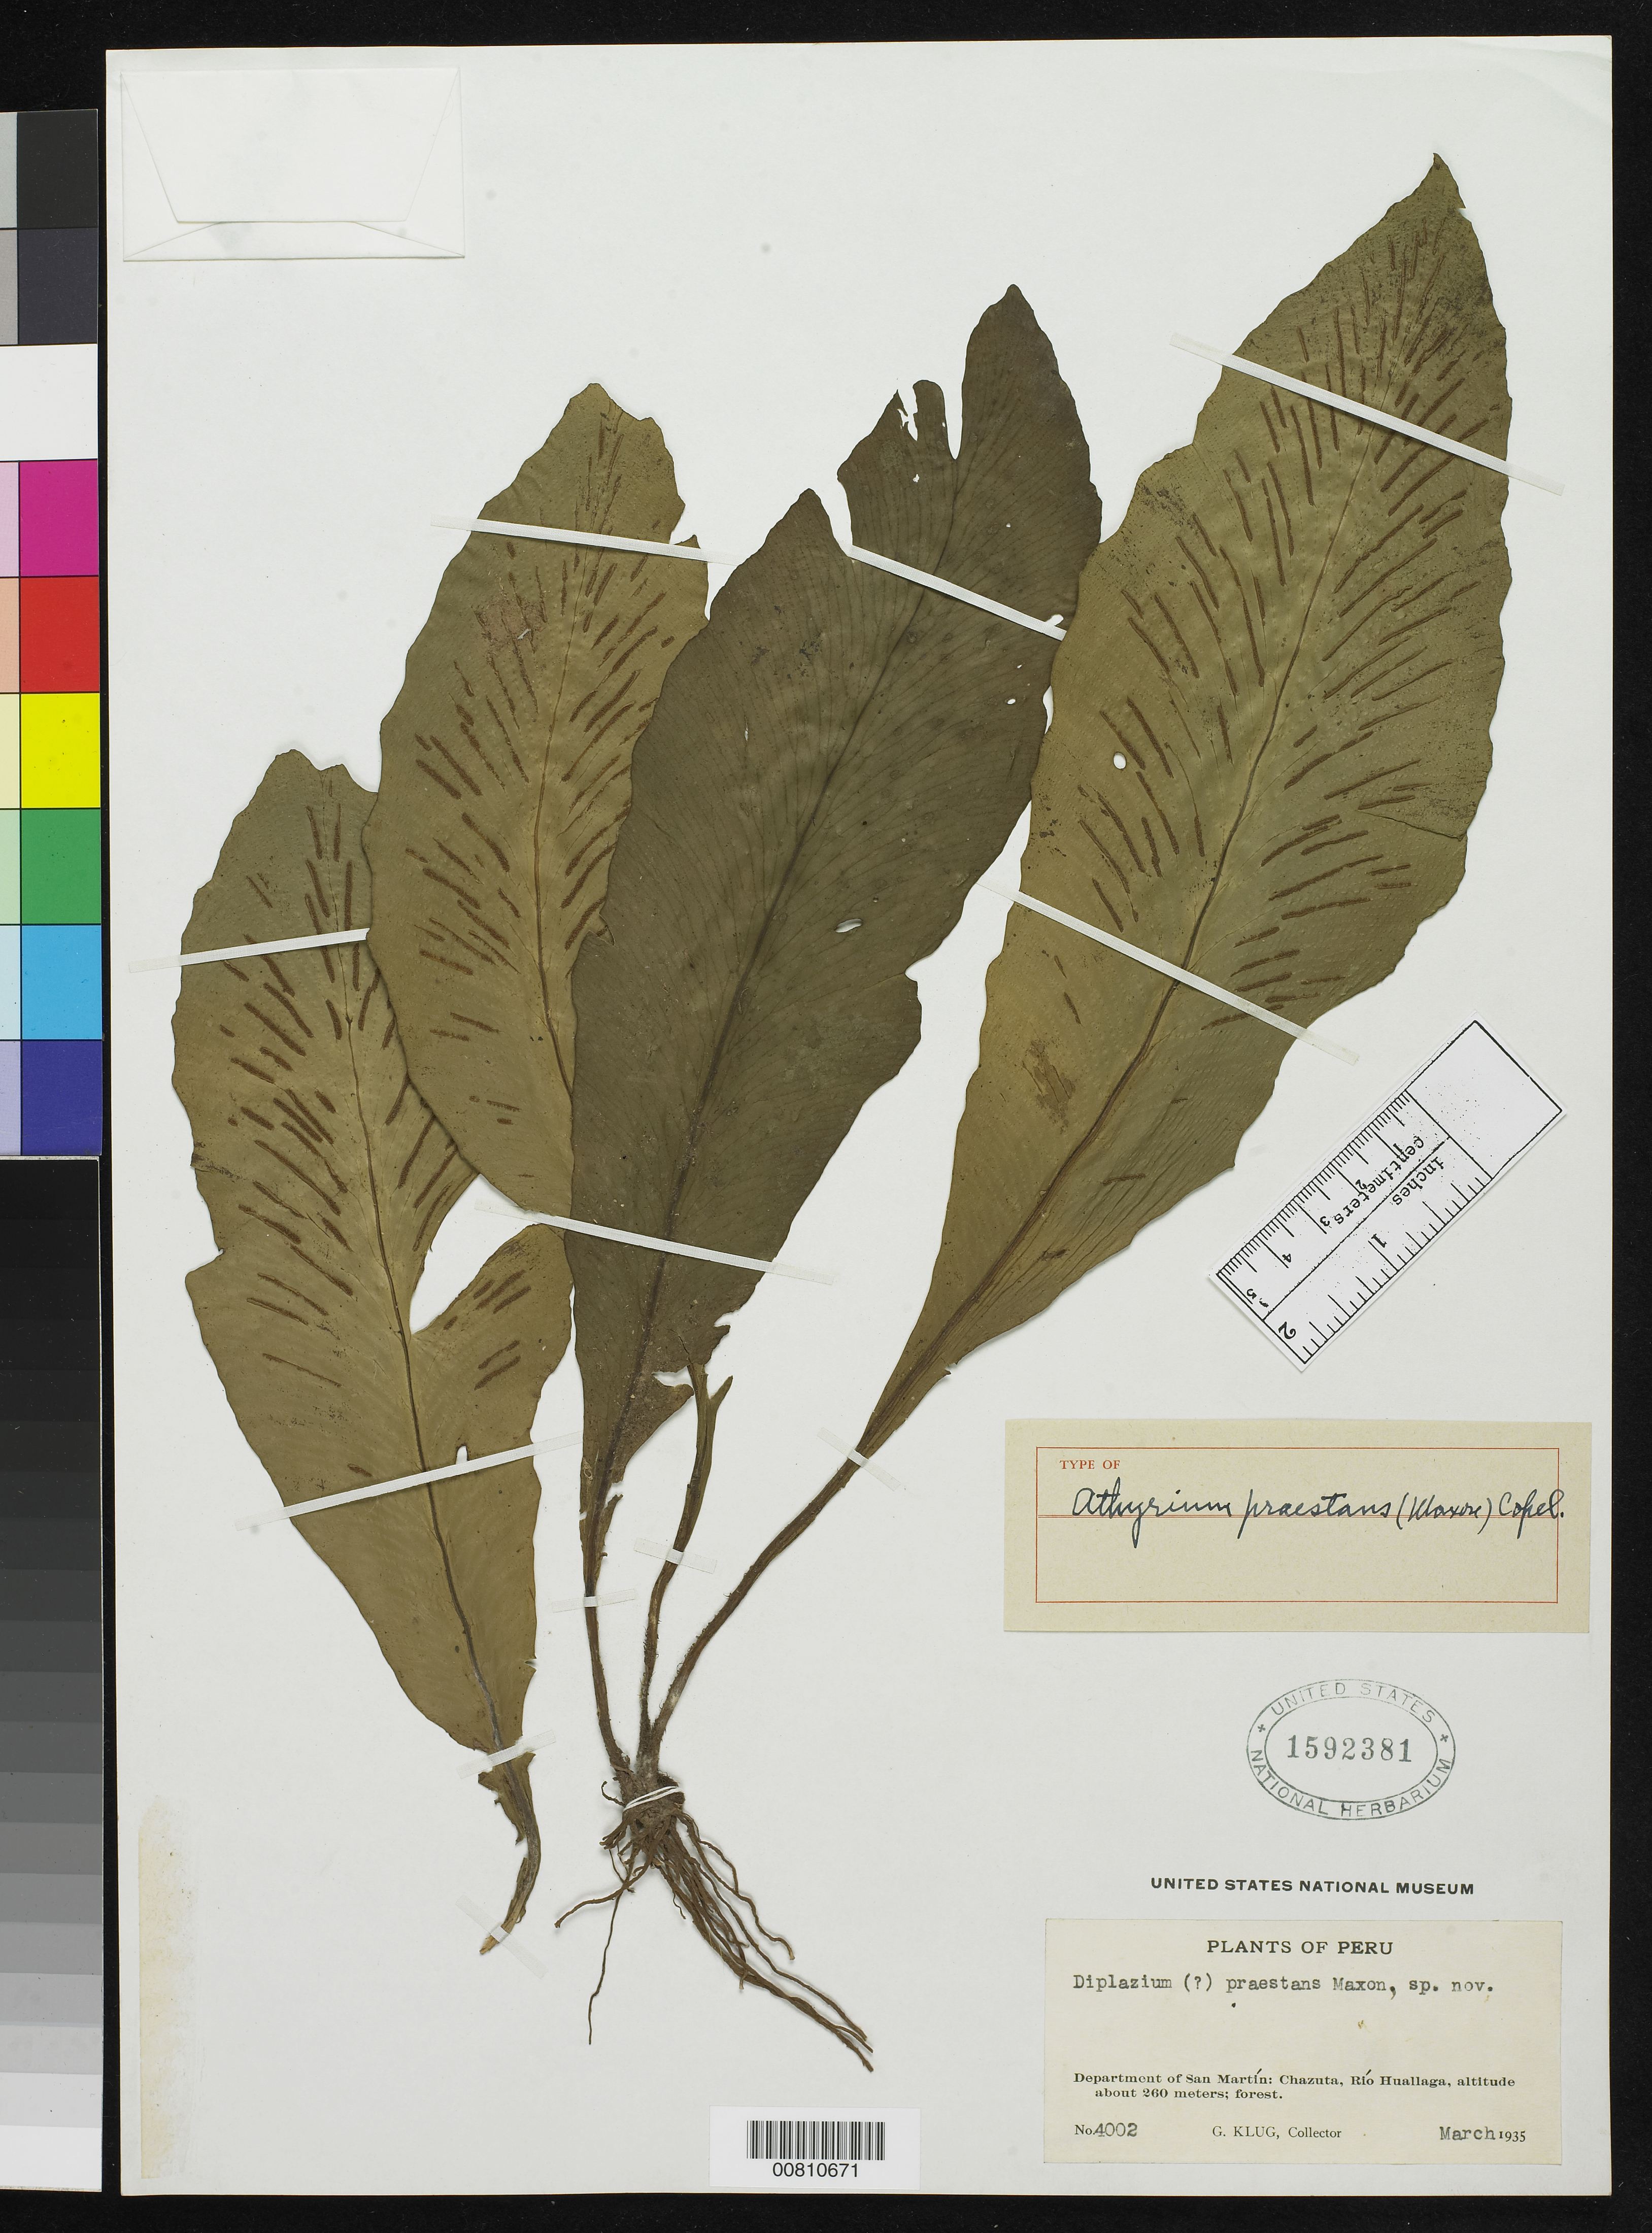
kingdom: Plantae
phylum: Tracheophyta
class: Polypodiopsida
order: Polypodiales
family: Athyriaceae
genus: Athyrium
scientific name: Athyrium praestans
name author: Copel.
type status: Holotype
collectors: G. Klug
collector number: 4002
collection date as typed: Mar 1935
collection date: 1935-03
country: Peru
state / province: San Martín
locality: Chazuta, Rio Huallaga.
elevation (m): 260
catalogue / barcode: US 1592381